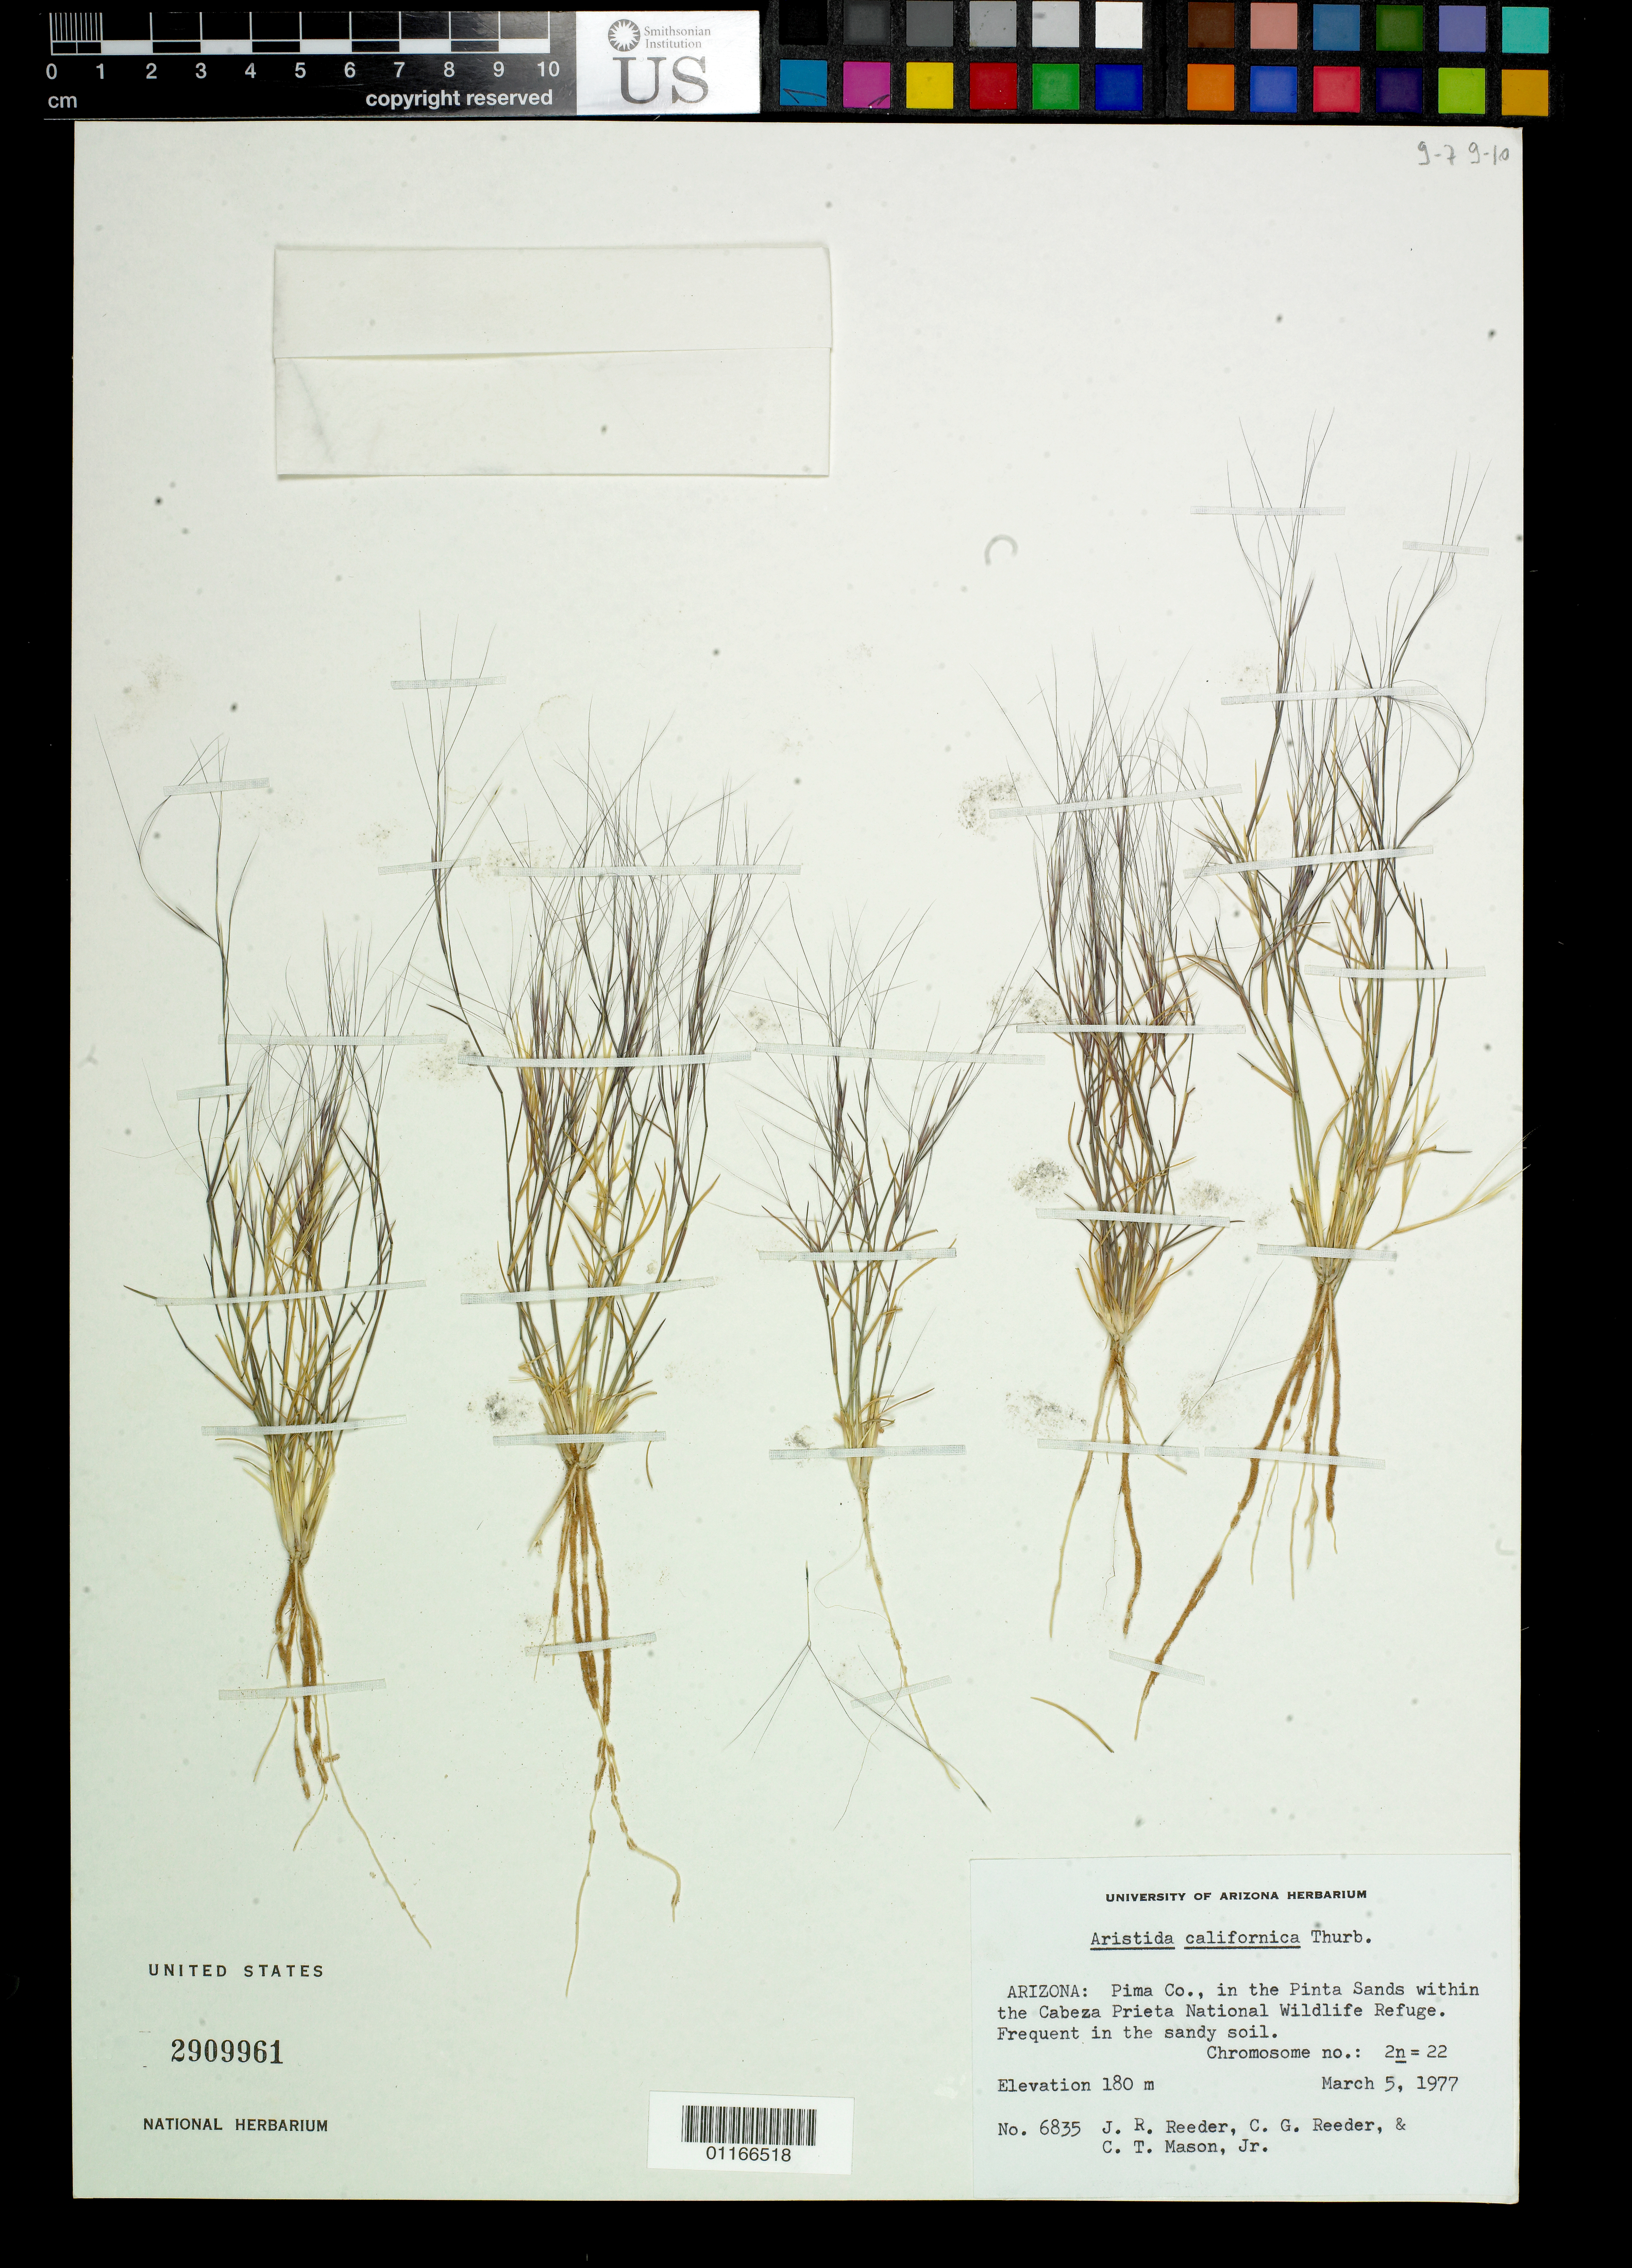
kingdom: Plantae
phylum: Tracheophyta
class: Liliopsida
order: Poales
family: Poaceae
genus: Aristida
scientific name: Aristida californica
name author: Thurb. in S. Watson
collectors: J. R. Reeder, C. G. Reeder & C. Mason Jr.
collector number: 6835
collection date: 1977-03-05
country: United States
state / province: Arizona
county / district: Pima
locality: In the Pinta Sands within the Cabeza National Wildlife Refuge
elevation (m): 180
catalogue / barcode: US 2909961